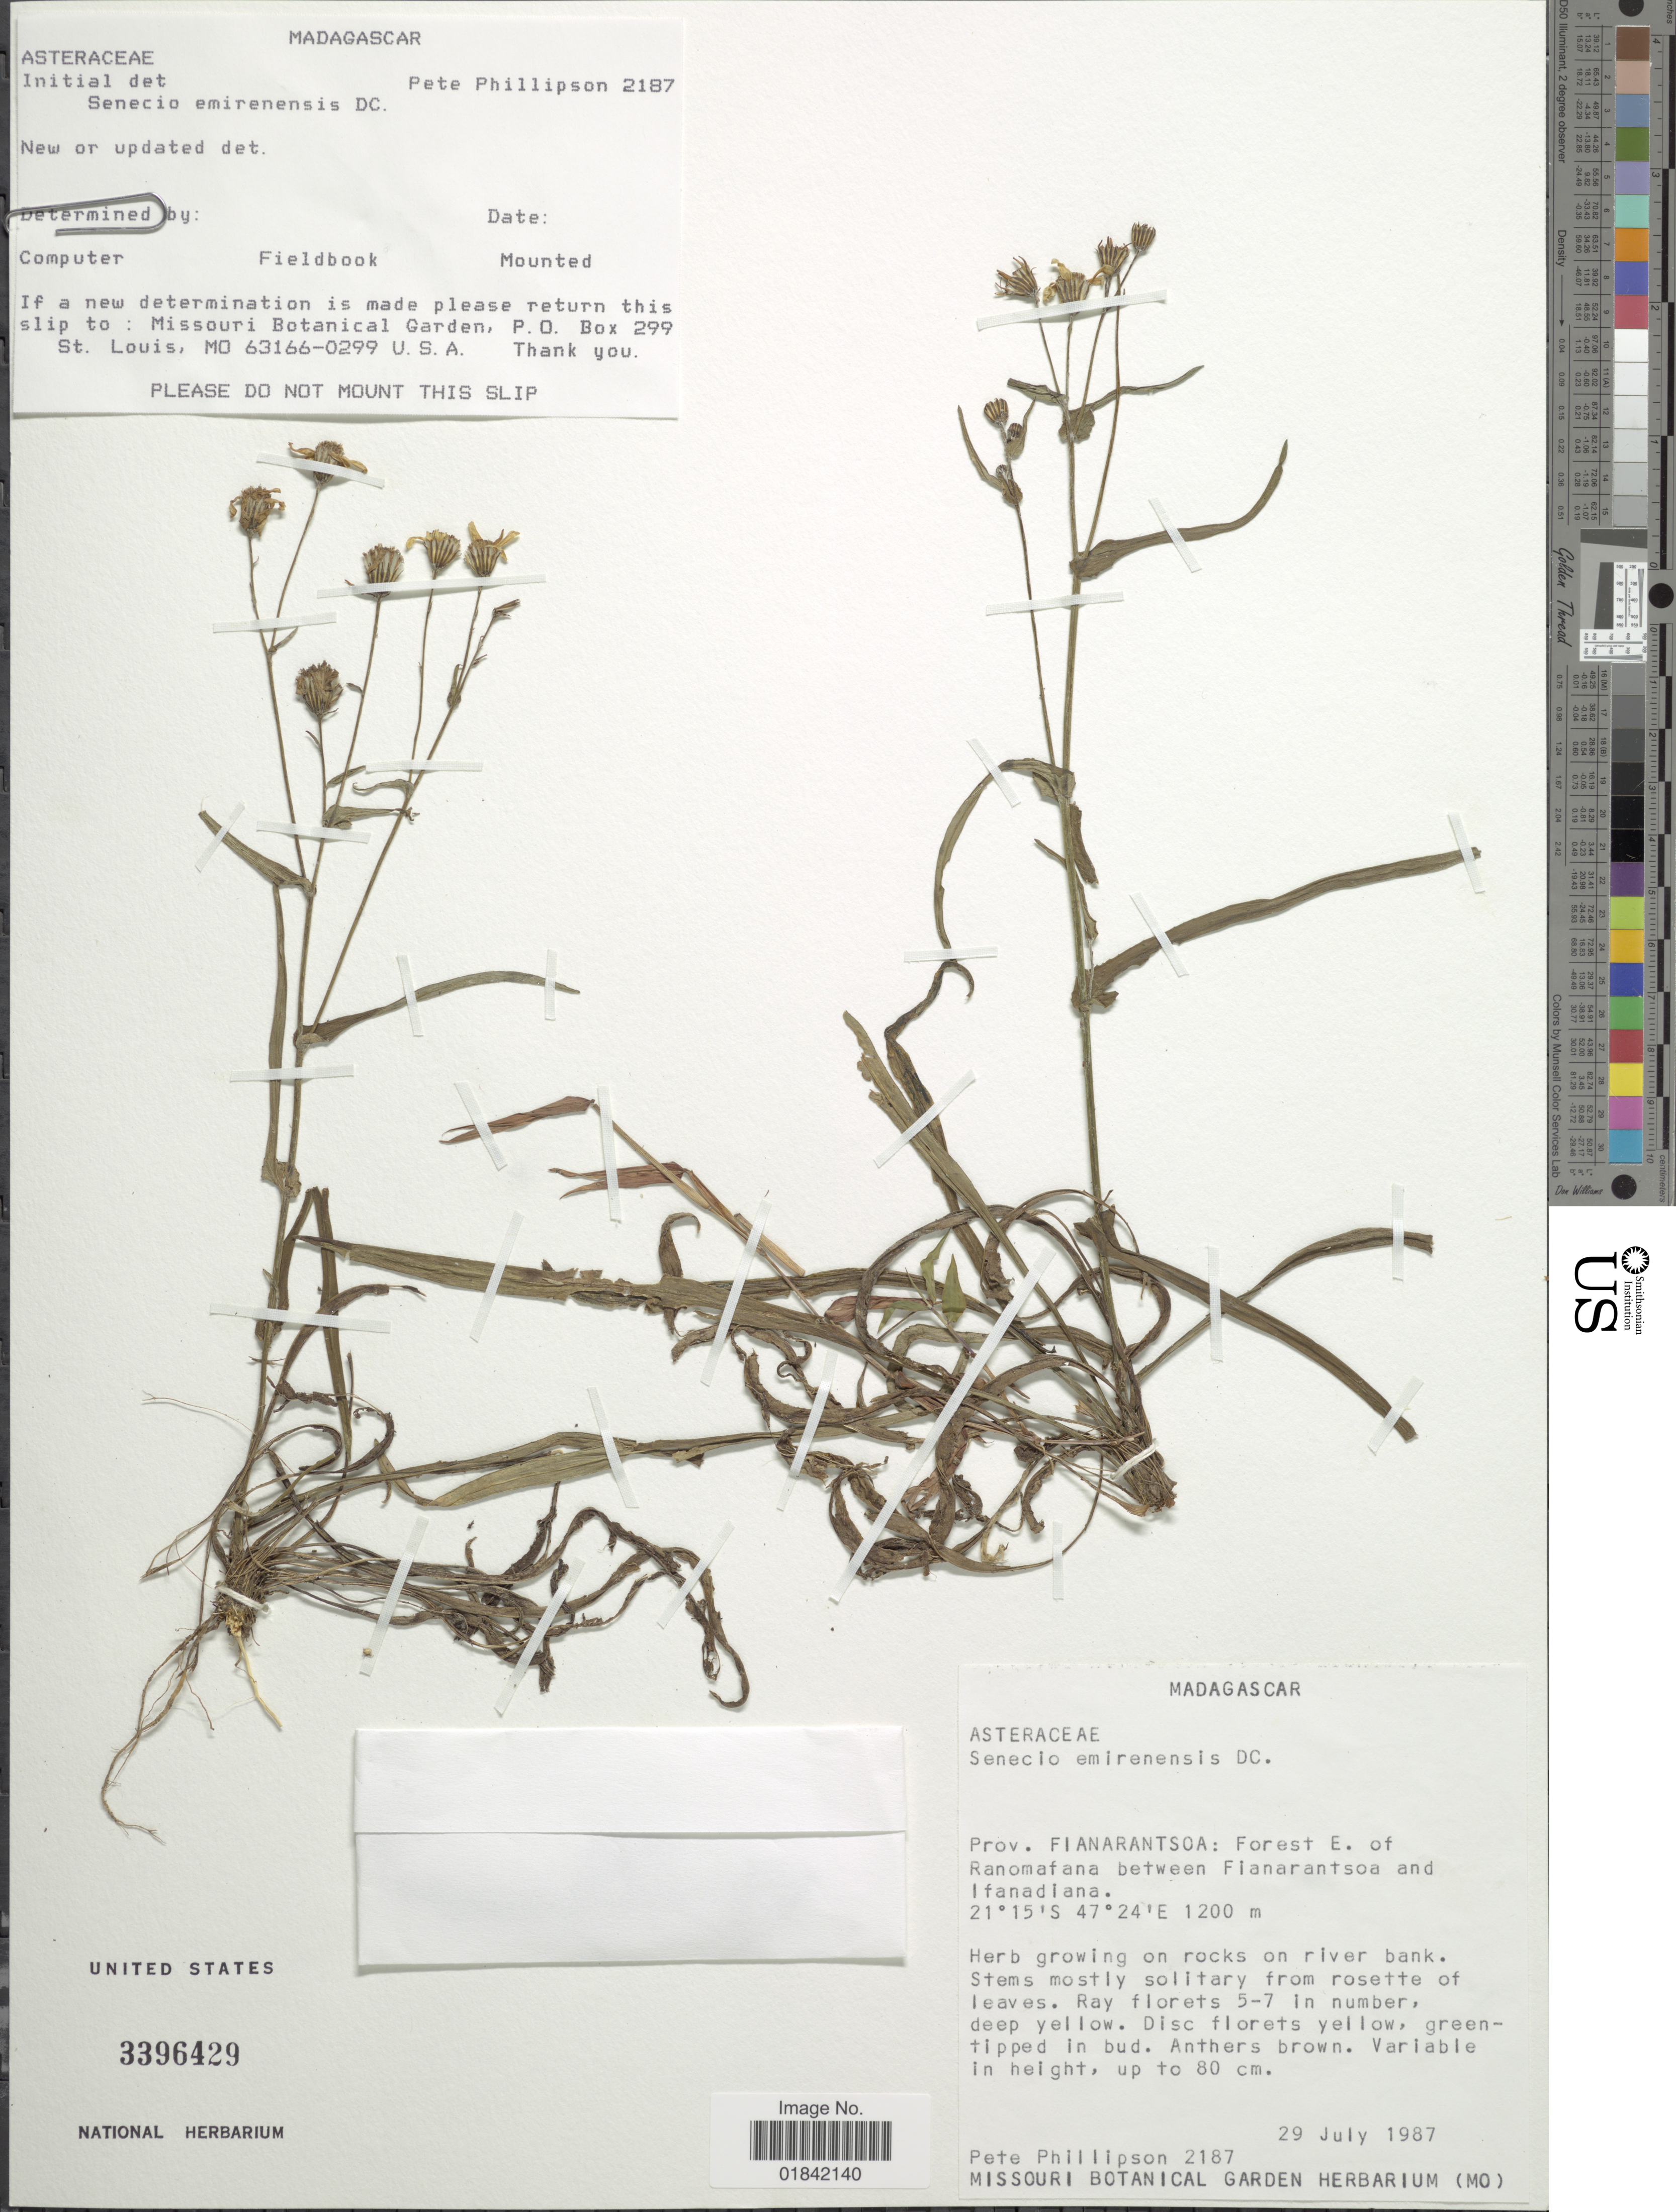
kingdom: Plantae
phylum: Tracheophyta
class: Magnoliopsida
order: Asterales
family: Asteraceae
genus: Senecio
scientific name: Senecio emirnensis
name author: DC.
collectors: P. B. Phillipson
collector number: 2187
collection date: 1987-07-29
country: Madagascar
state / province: Haute Matsiatra / Vatovavy Fitovinany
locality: Forest E. of Ranomafana between Flanarantsoa and Ifanadiana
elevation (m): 1200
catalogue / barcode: US 3396429